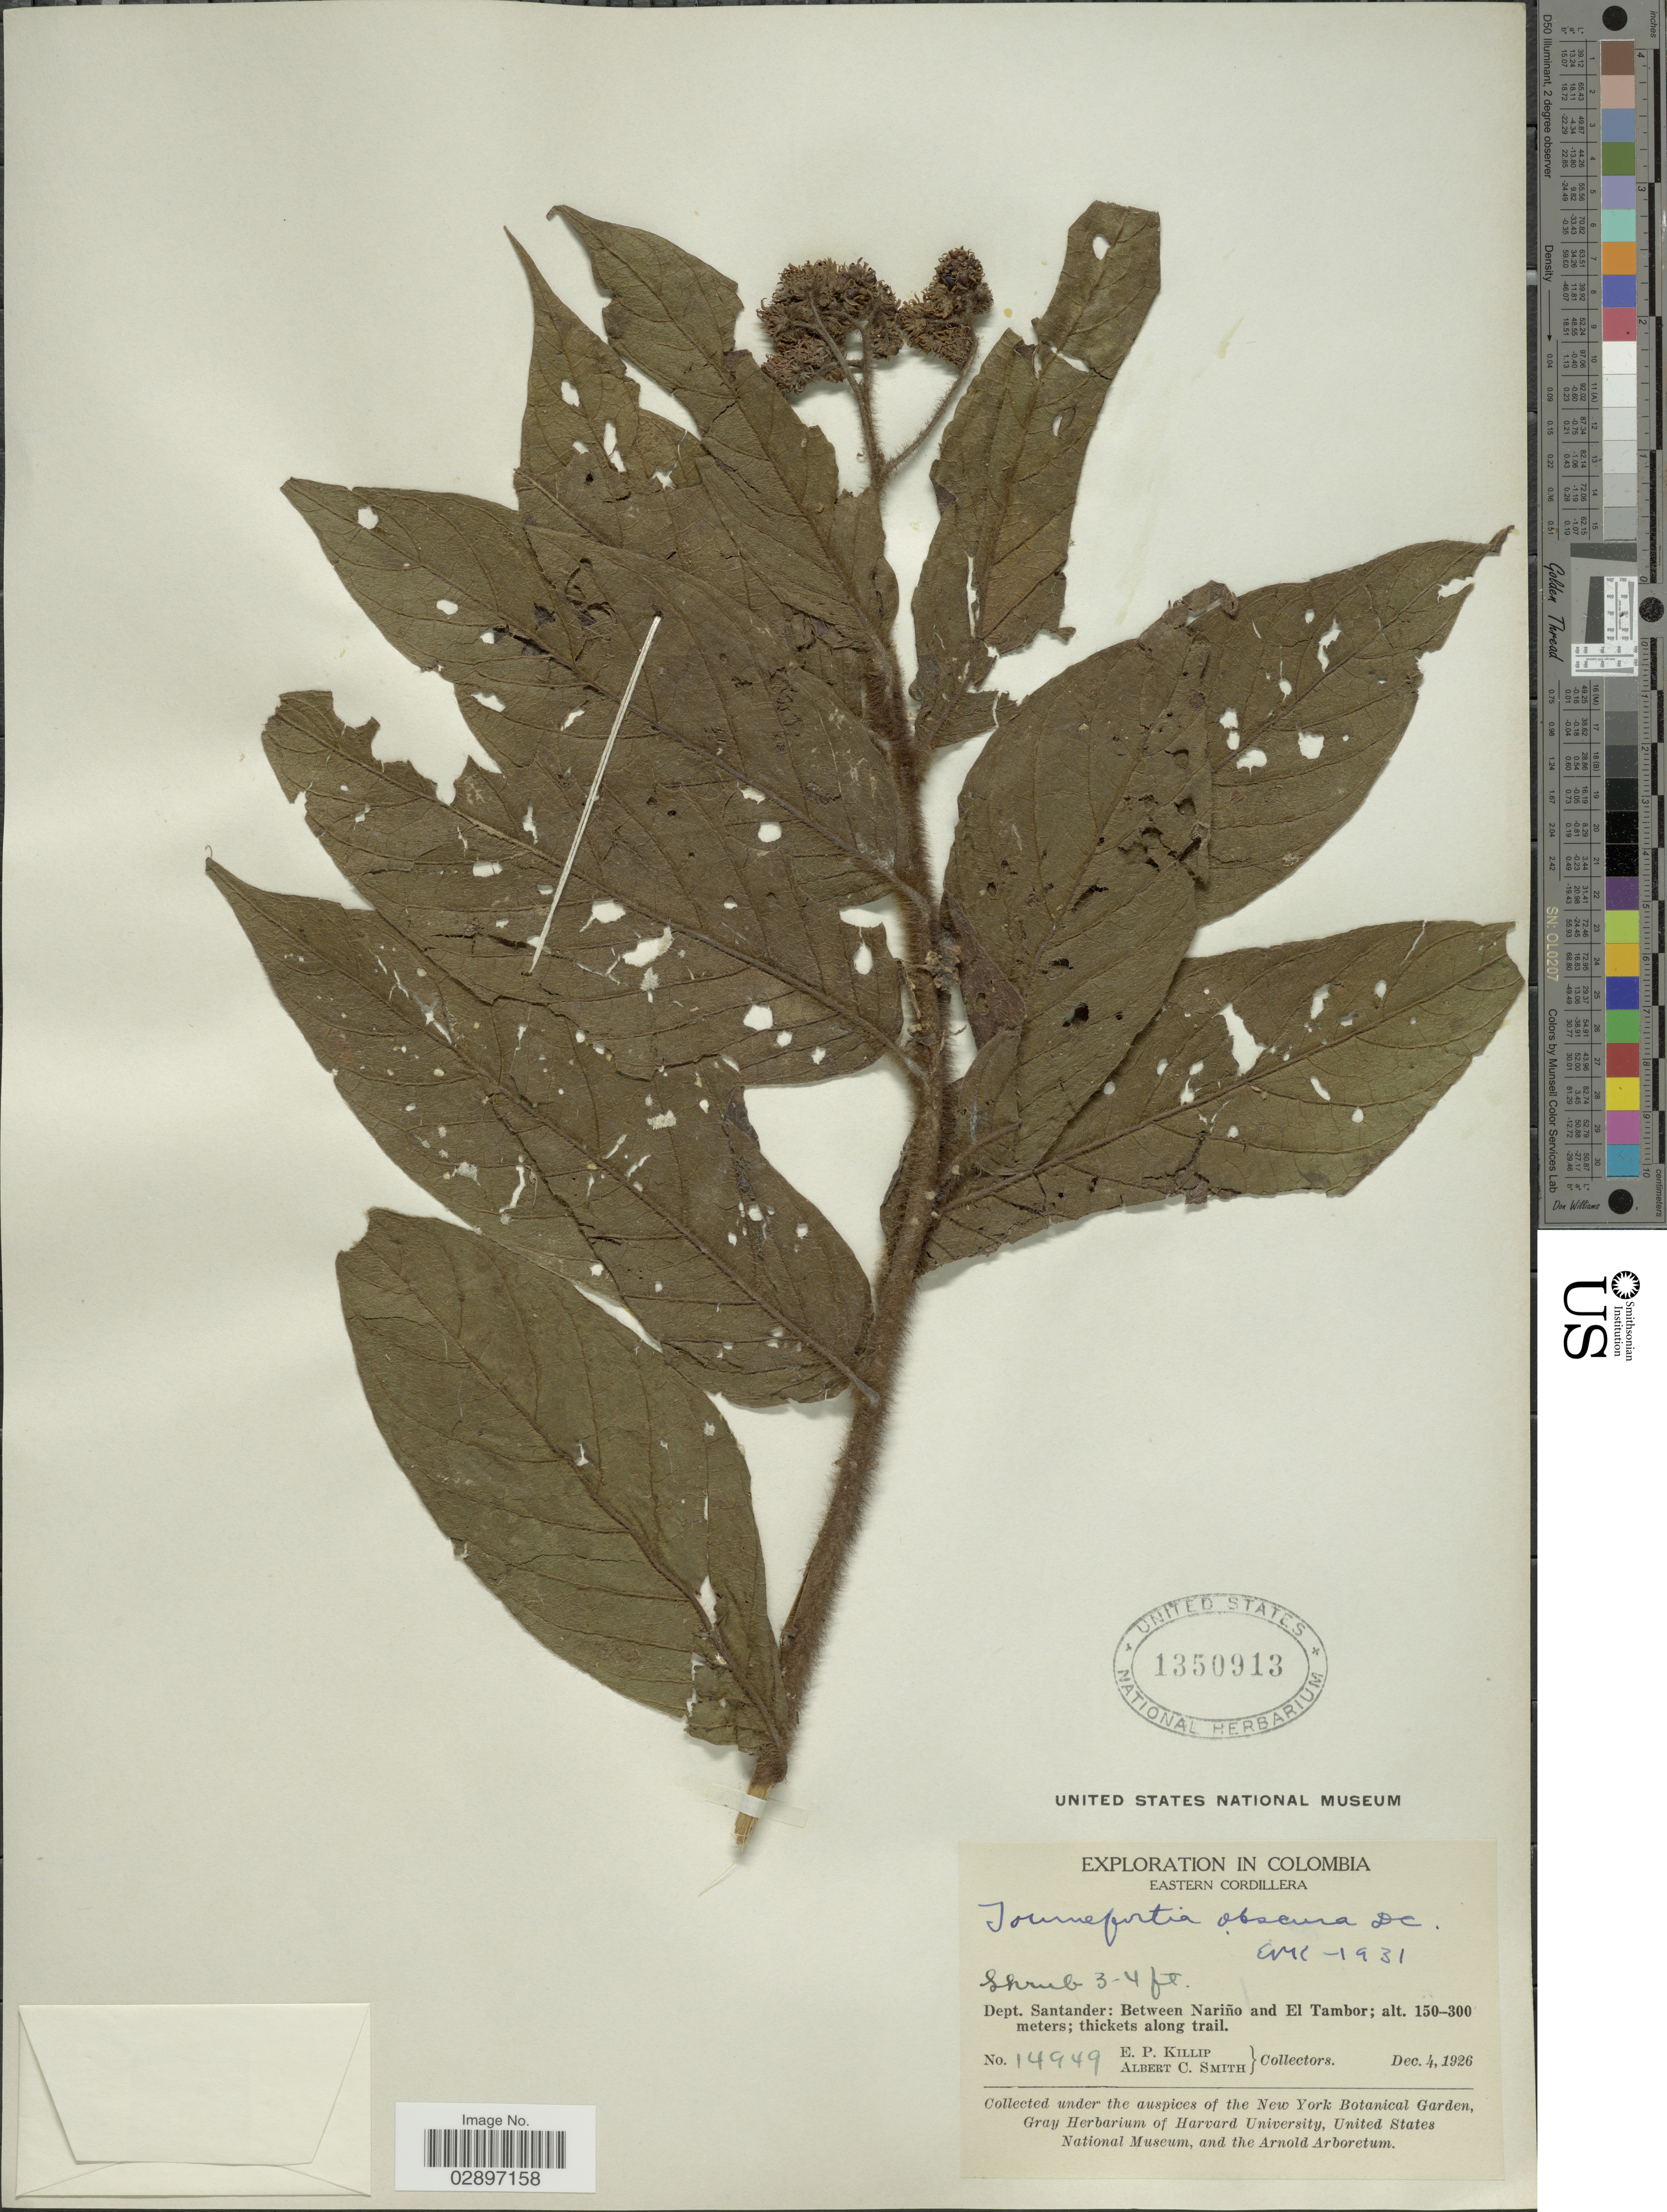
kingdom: Plantae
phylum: Tracheophyta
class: Magnoliopsida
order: Boraginales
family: Heliotropiaceae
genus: Tournefortia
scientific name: Tournefortia cuspidata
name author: Kunth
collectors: E. P. Killip & A. C. Smith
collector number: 14949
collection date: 1926-12-04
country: Colombia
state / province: Santander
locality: Eastern Cordillera. Dept. Santander: Between Nariño and El Tambor.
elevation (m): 150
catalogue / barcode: US 1350913